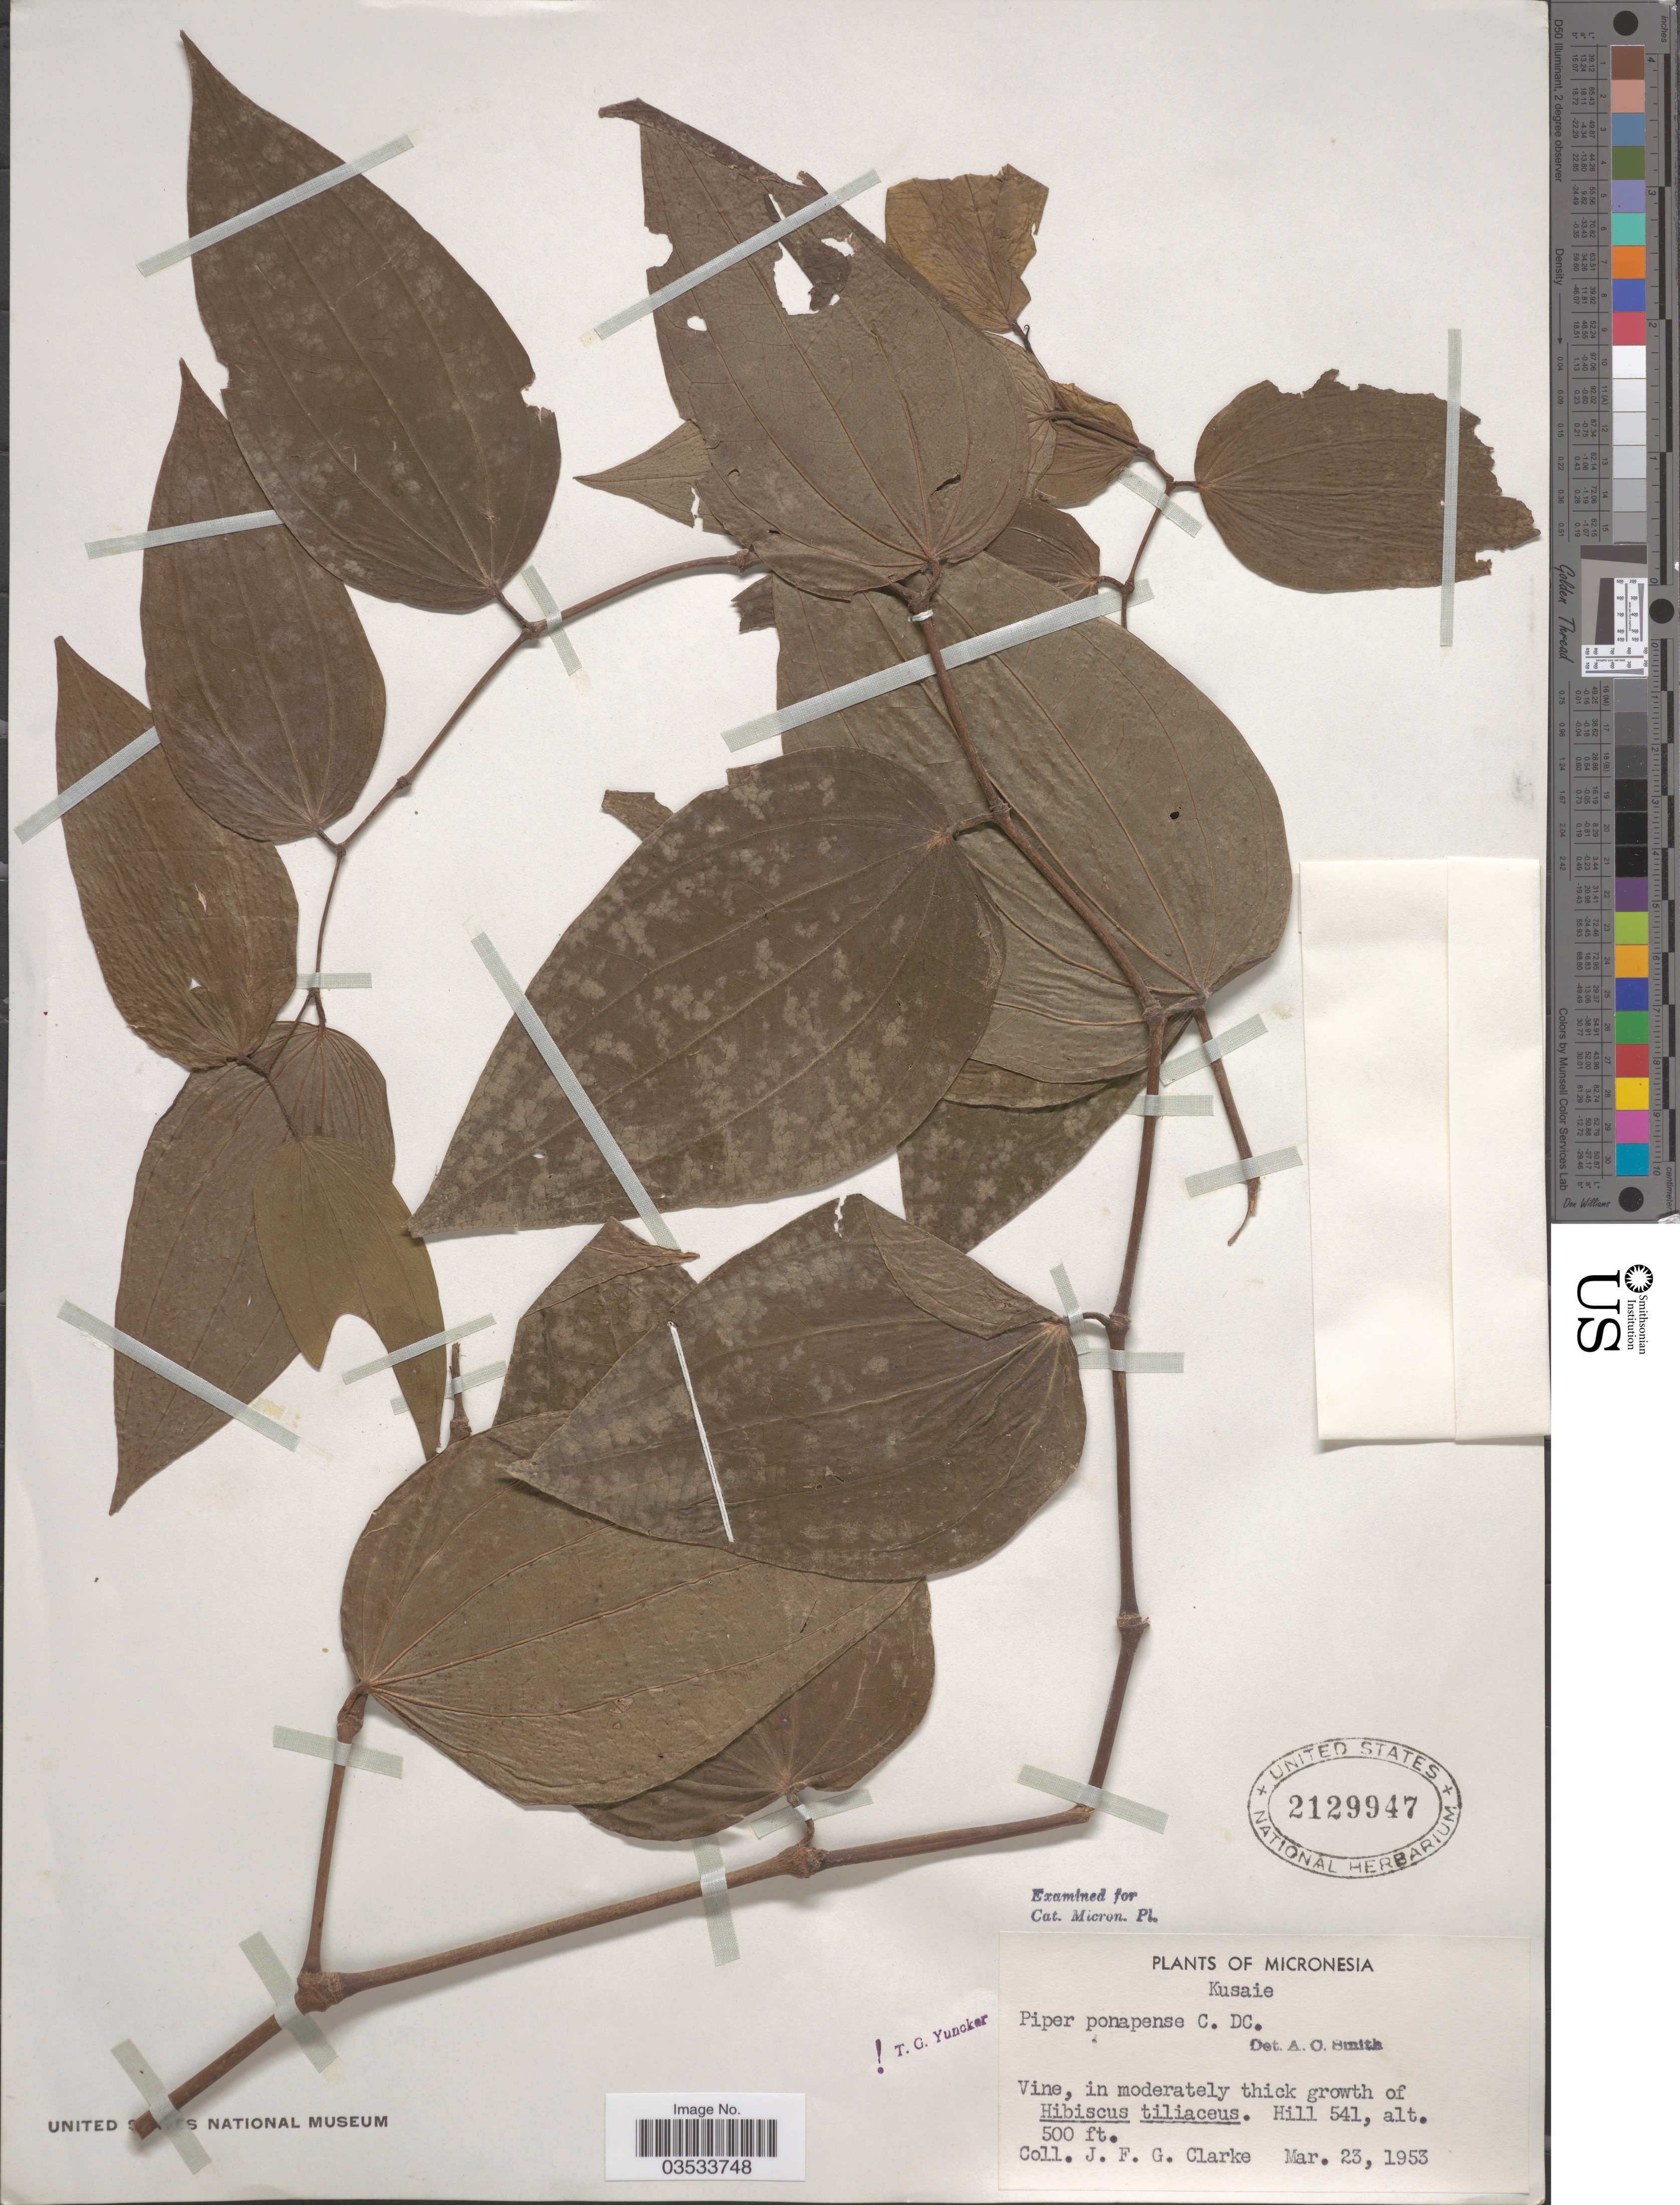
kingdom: Plantae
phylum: Tracheophyta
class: Magnoliopsida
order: Piperales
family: Piperaceae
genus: Piper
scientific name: Piper ponapense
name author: C. DC.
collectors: J. F. Clarke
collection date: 1953-03-23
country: Micronesia, Federated States of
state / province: Kosrae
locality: Micronesia. Kusaie. Hill 541.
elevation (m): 152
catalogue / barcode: US 2129947